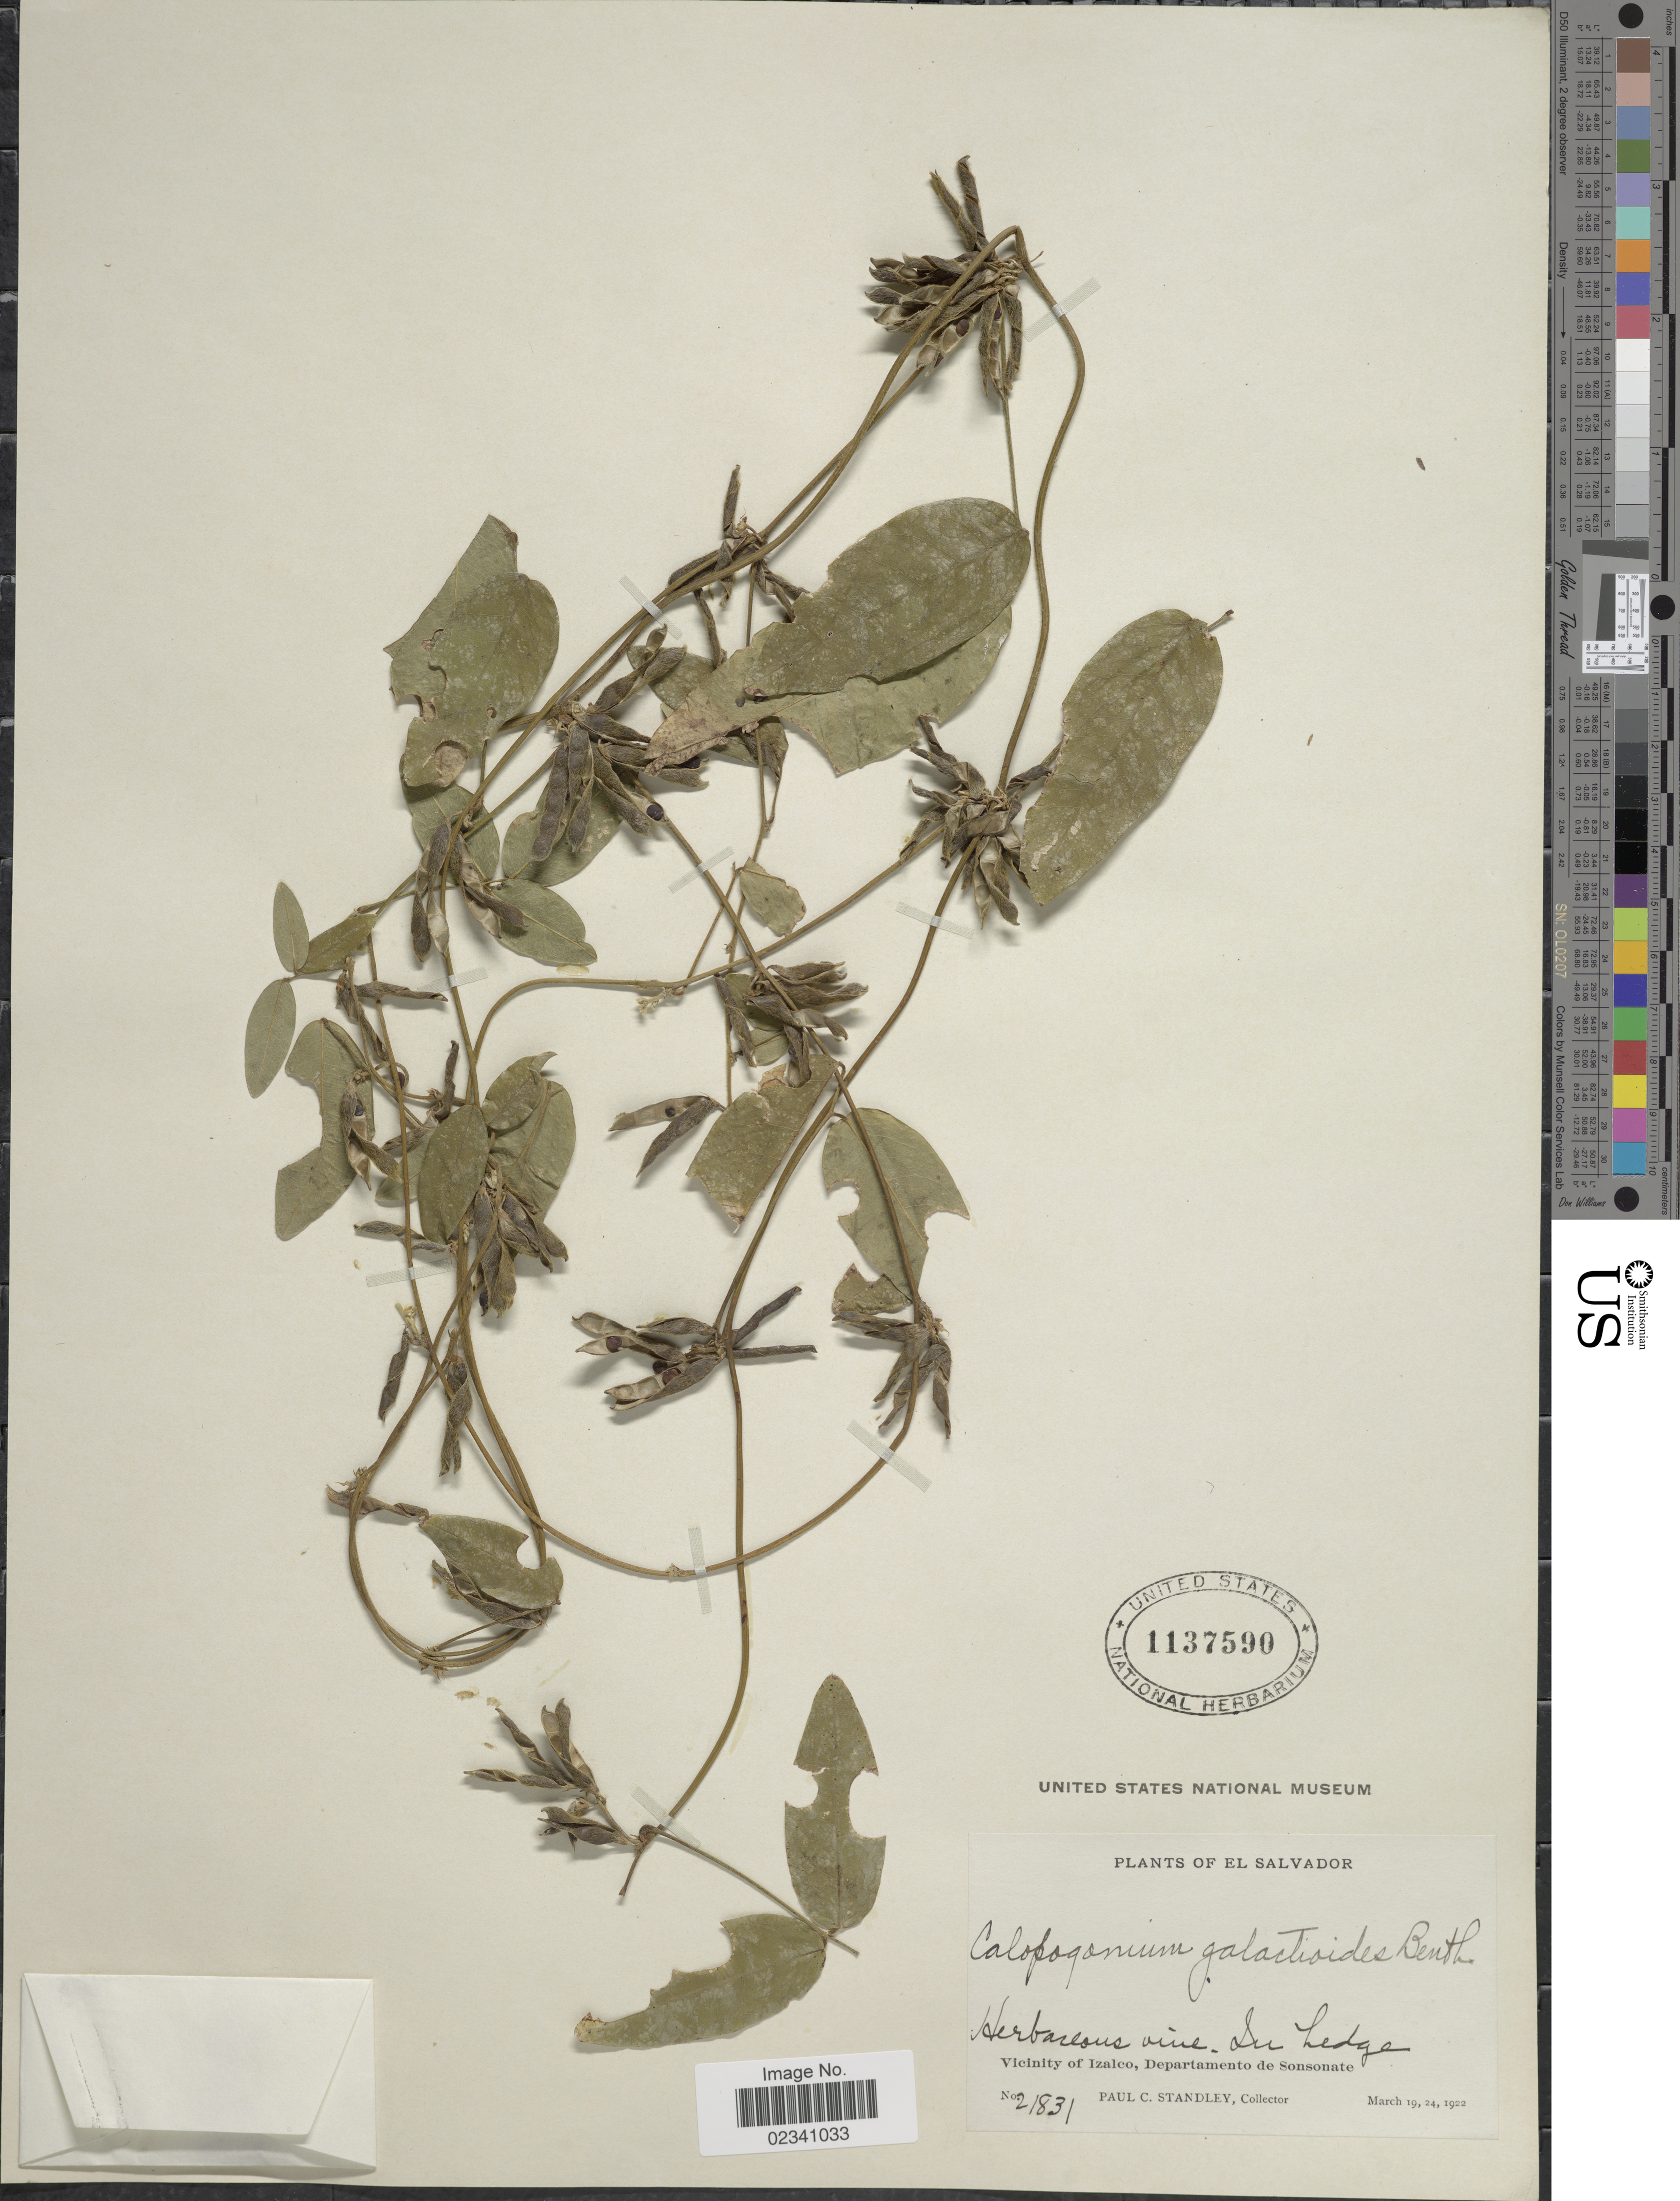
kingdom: Plantae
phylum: Tracheophyta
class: Magnoliopsida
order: Fabales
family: Fabaceae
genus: Calopogonium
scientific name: Calopogonium galactioides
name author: (Kunth) Hemsl.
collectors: P. C. Standley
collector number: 21831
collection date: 1922-03-19/1922-03-24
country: El Salvador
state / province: Sonsonate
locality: Vicinity of Izalco, Departamento de Sonsonate.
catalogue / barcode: US 1137590